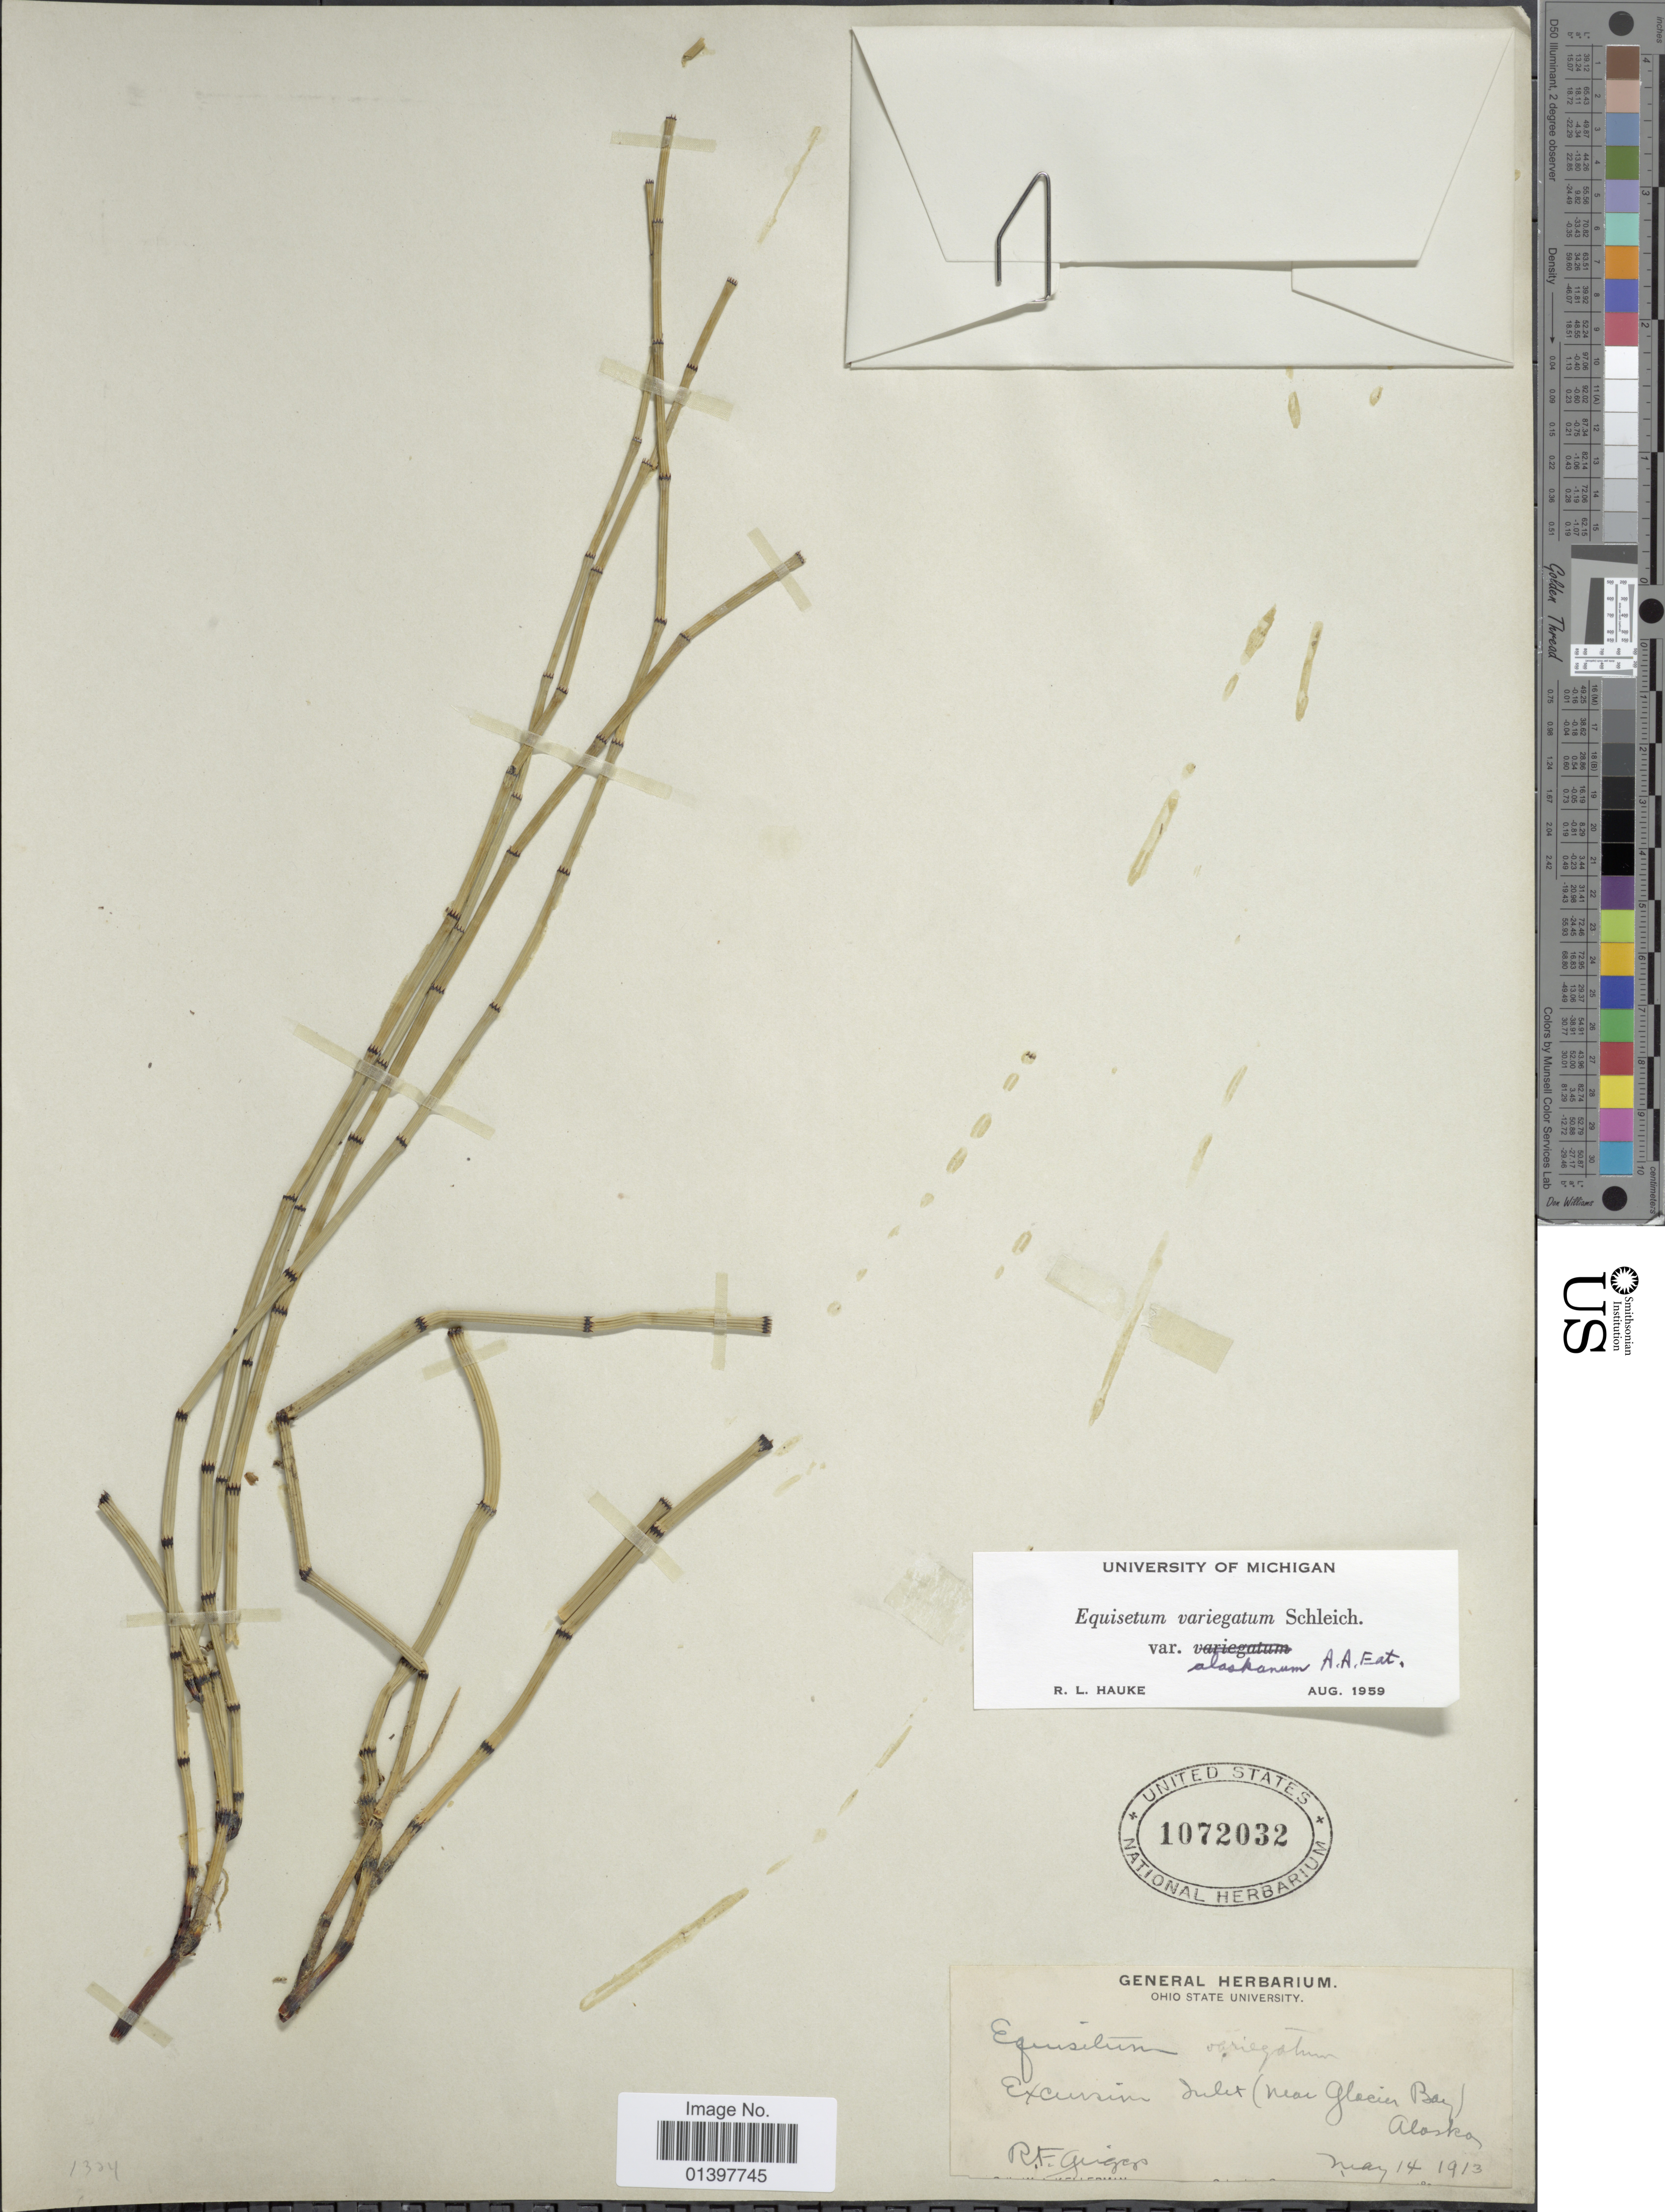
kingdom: Plantae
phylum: Tracheophyta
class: Polypodiopsida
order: Equisetales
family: Equisetaceae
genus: Equisetum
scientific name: Equisetum variegatum var. alaskanum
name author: A.A. Eaton ex Trel. in Harriman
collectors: R. F. Griggs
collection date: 1913-05-14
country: United States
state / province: Alaska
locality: Excursin inlet(near Glacier Bay)Alaska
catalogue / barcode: US 1072032